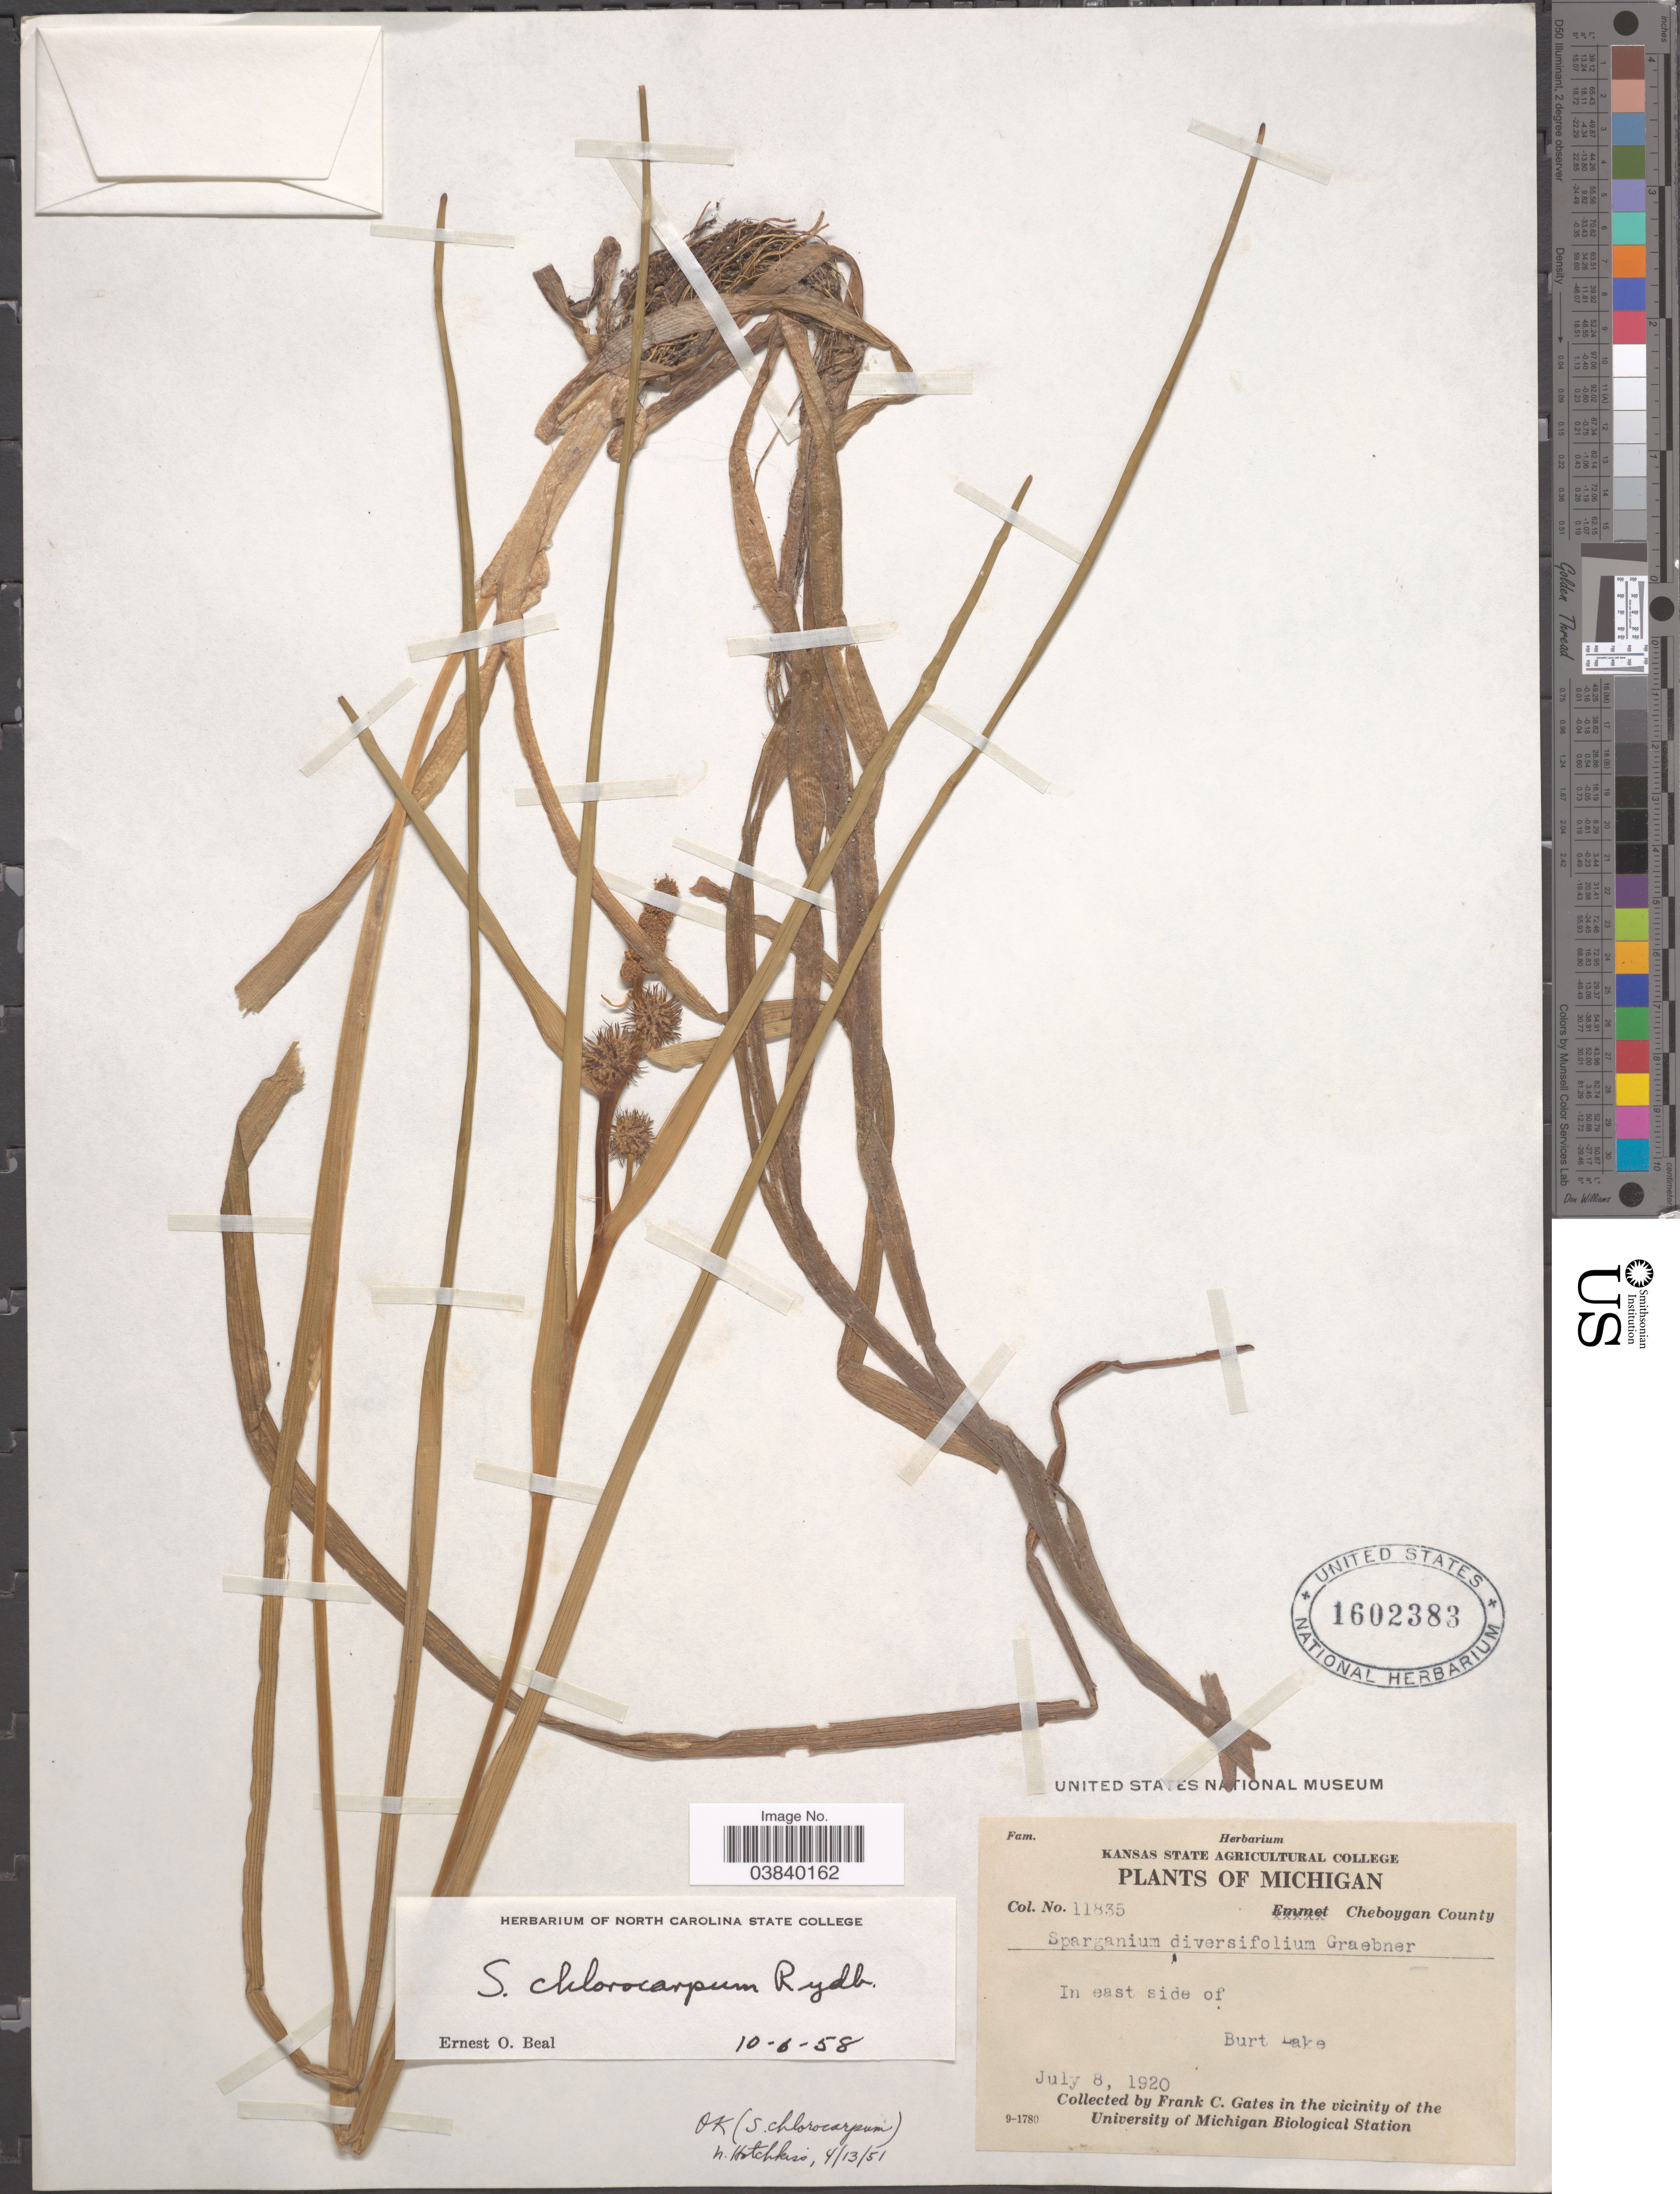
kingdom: Plantae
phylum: Tracheophyta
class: Liliopsida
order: Poales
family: Typhaceae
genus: Sparganium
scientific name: Sparganium chlorocarpum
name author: Rydb.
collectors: F. C. Gates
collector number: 11835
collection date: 1920-07-08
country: United States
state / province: Michigan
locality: Cheboygan County. In east side of Burt Lake. In the vicinity of the University of Michigan Biological Station.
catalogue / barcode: US 1602383